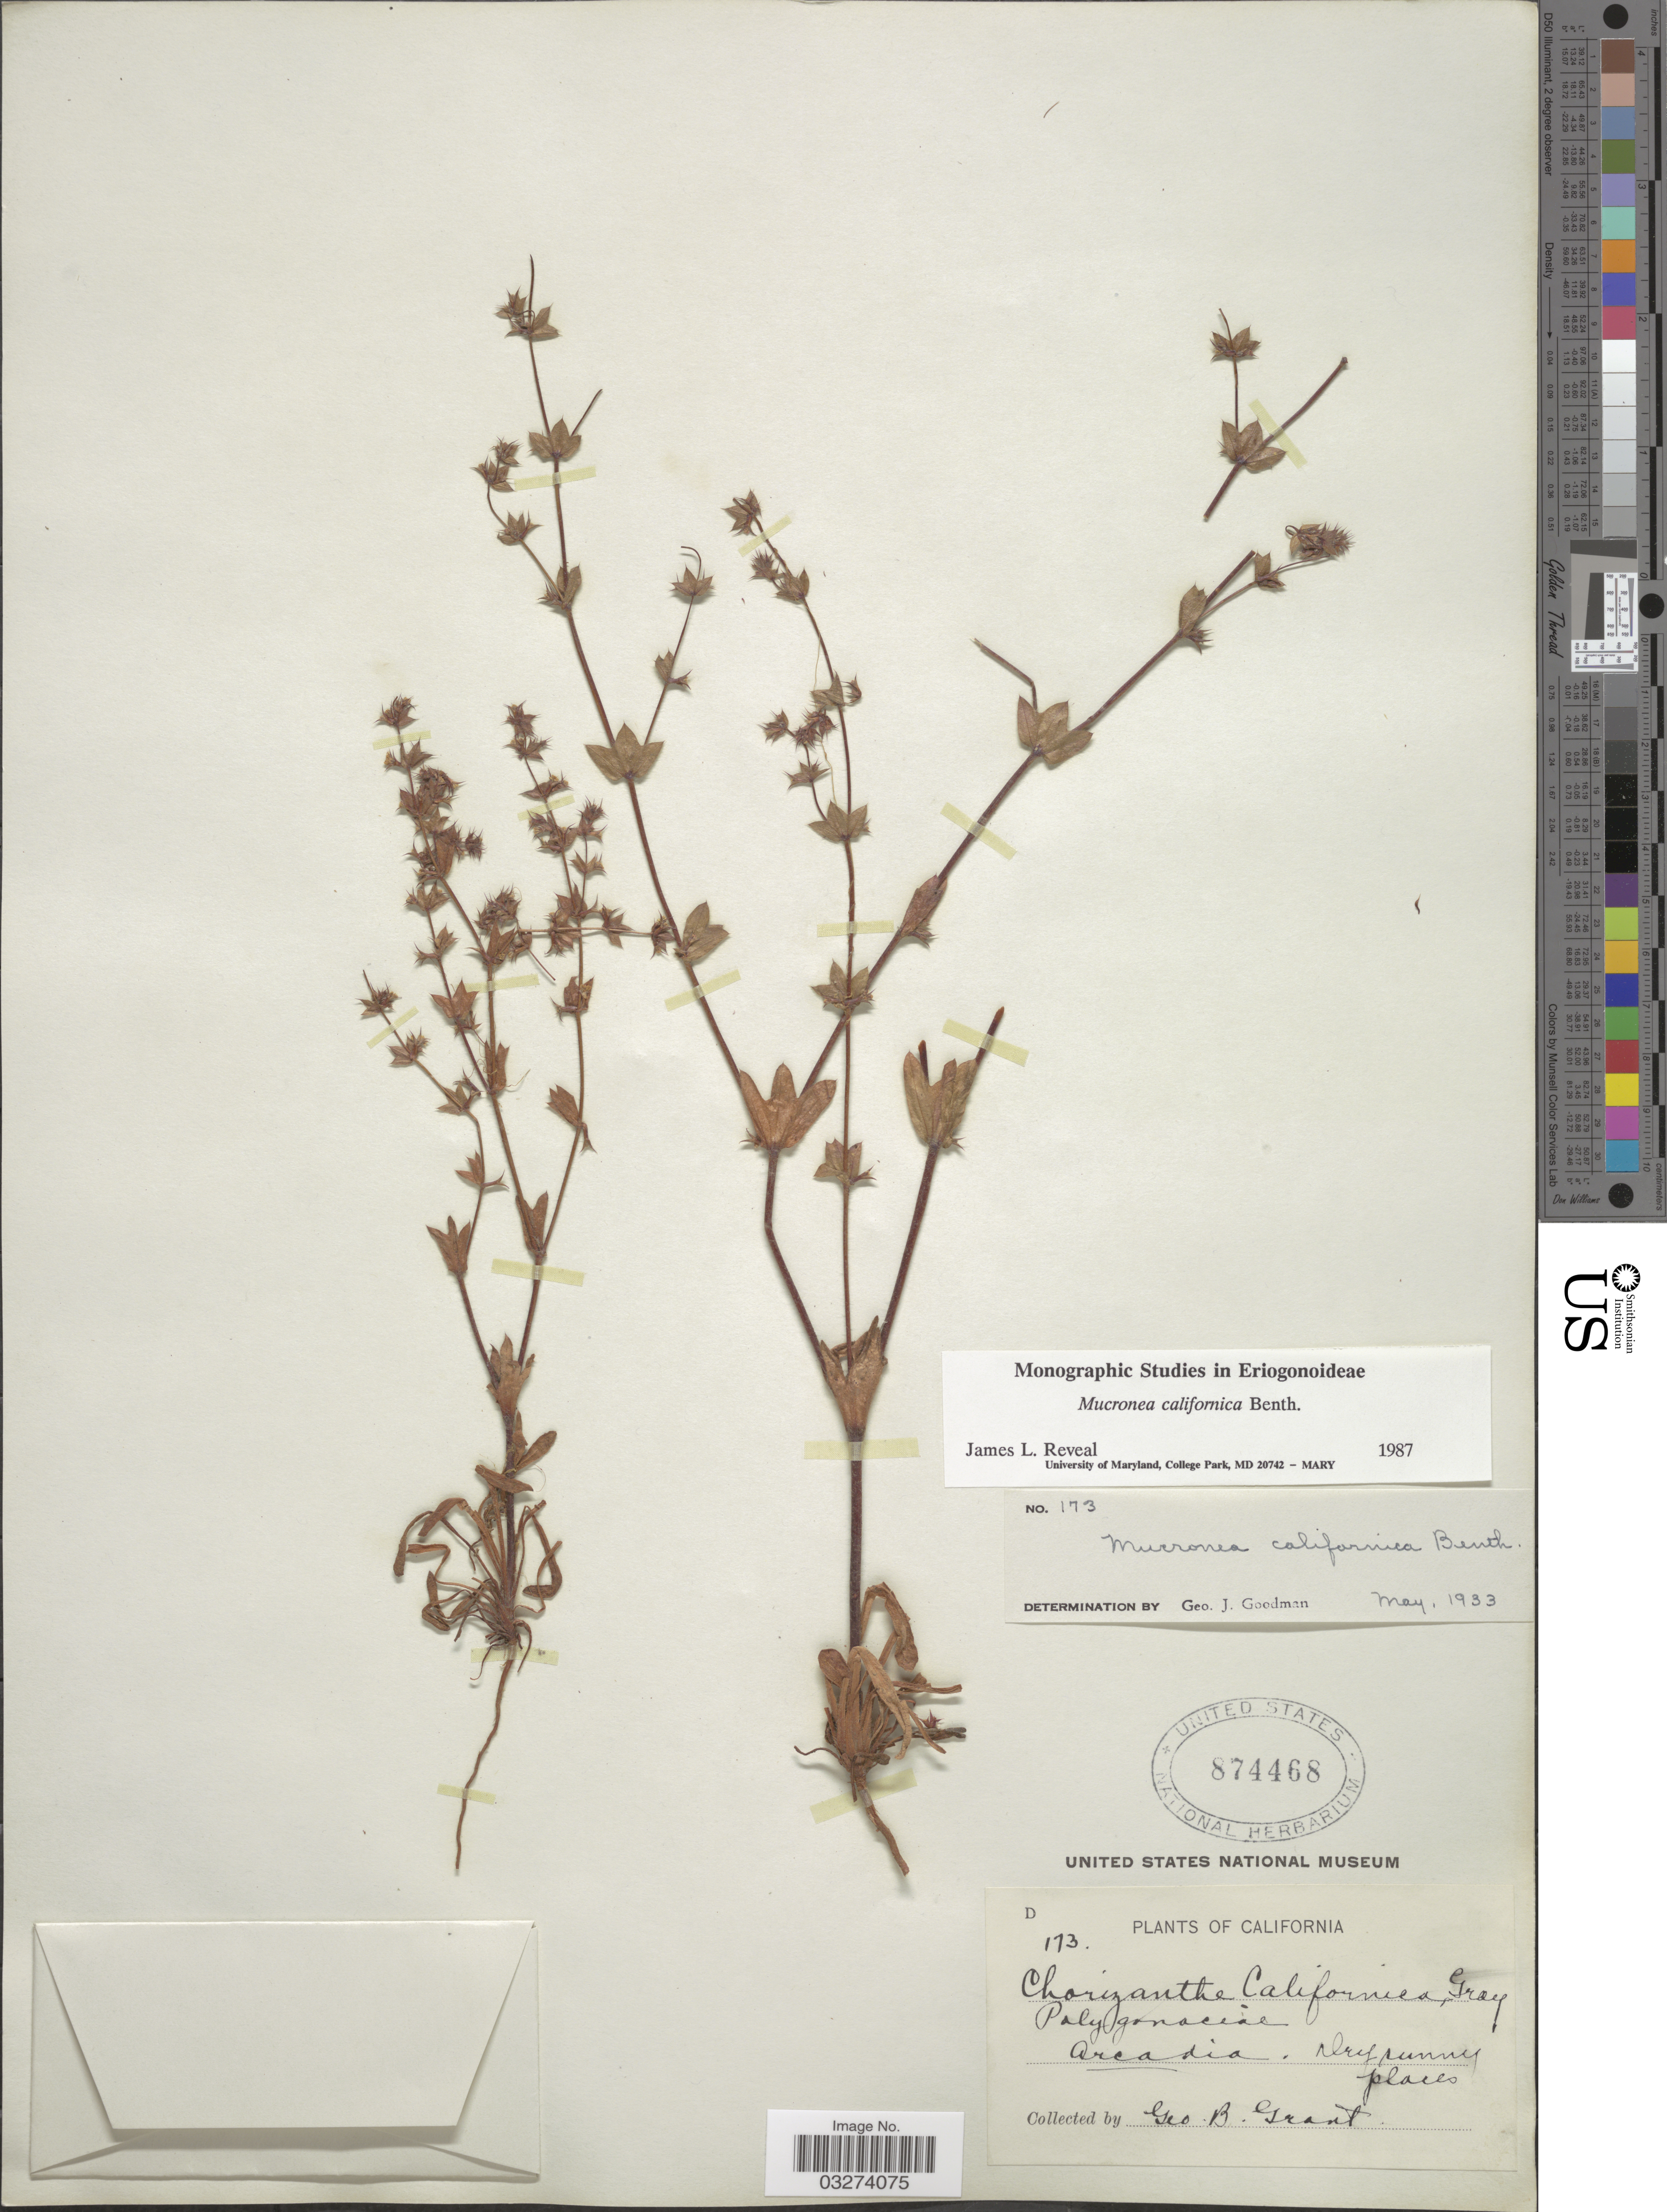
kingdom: Plantae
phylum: Tracheophyta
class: Magnoliopsida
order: Caryophyllales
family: Polygonaceae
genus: Mucronea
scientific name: Mucronea californica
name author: Benth.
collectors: G. Grant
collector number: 173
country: United States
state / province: California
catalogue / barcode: US 874468